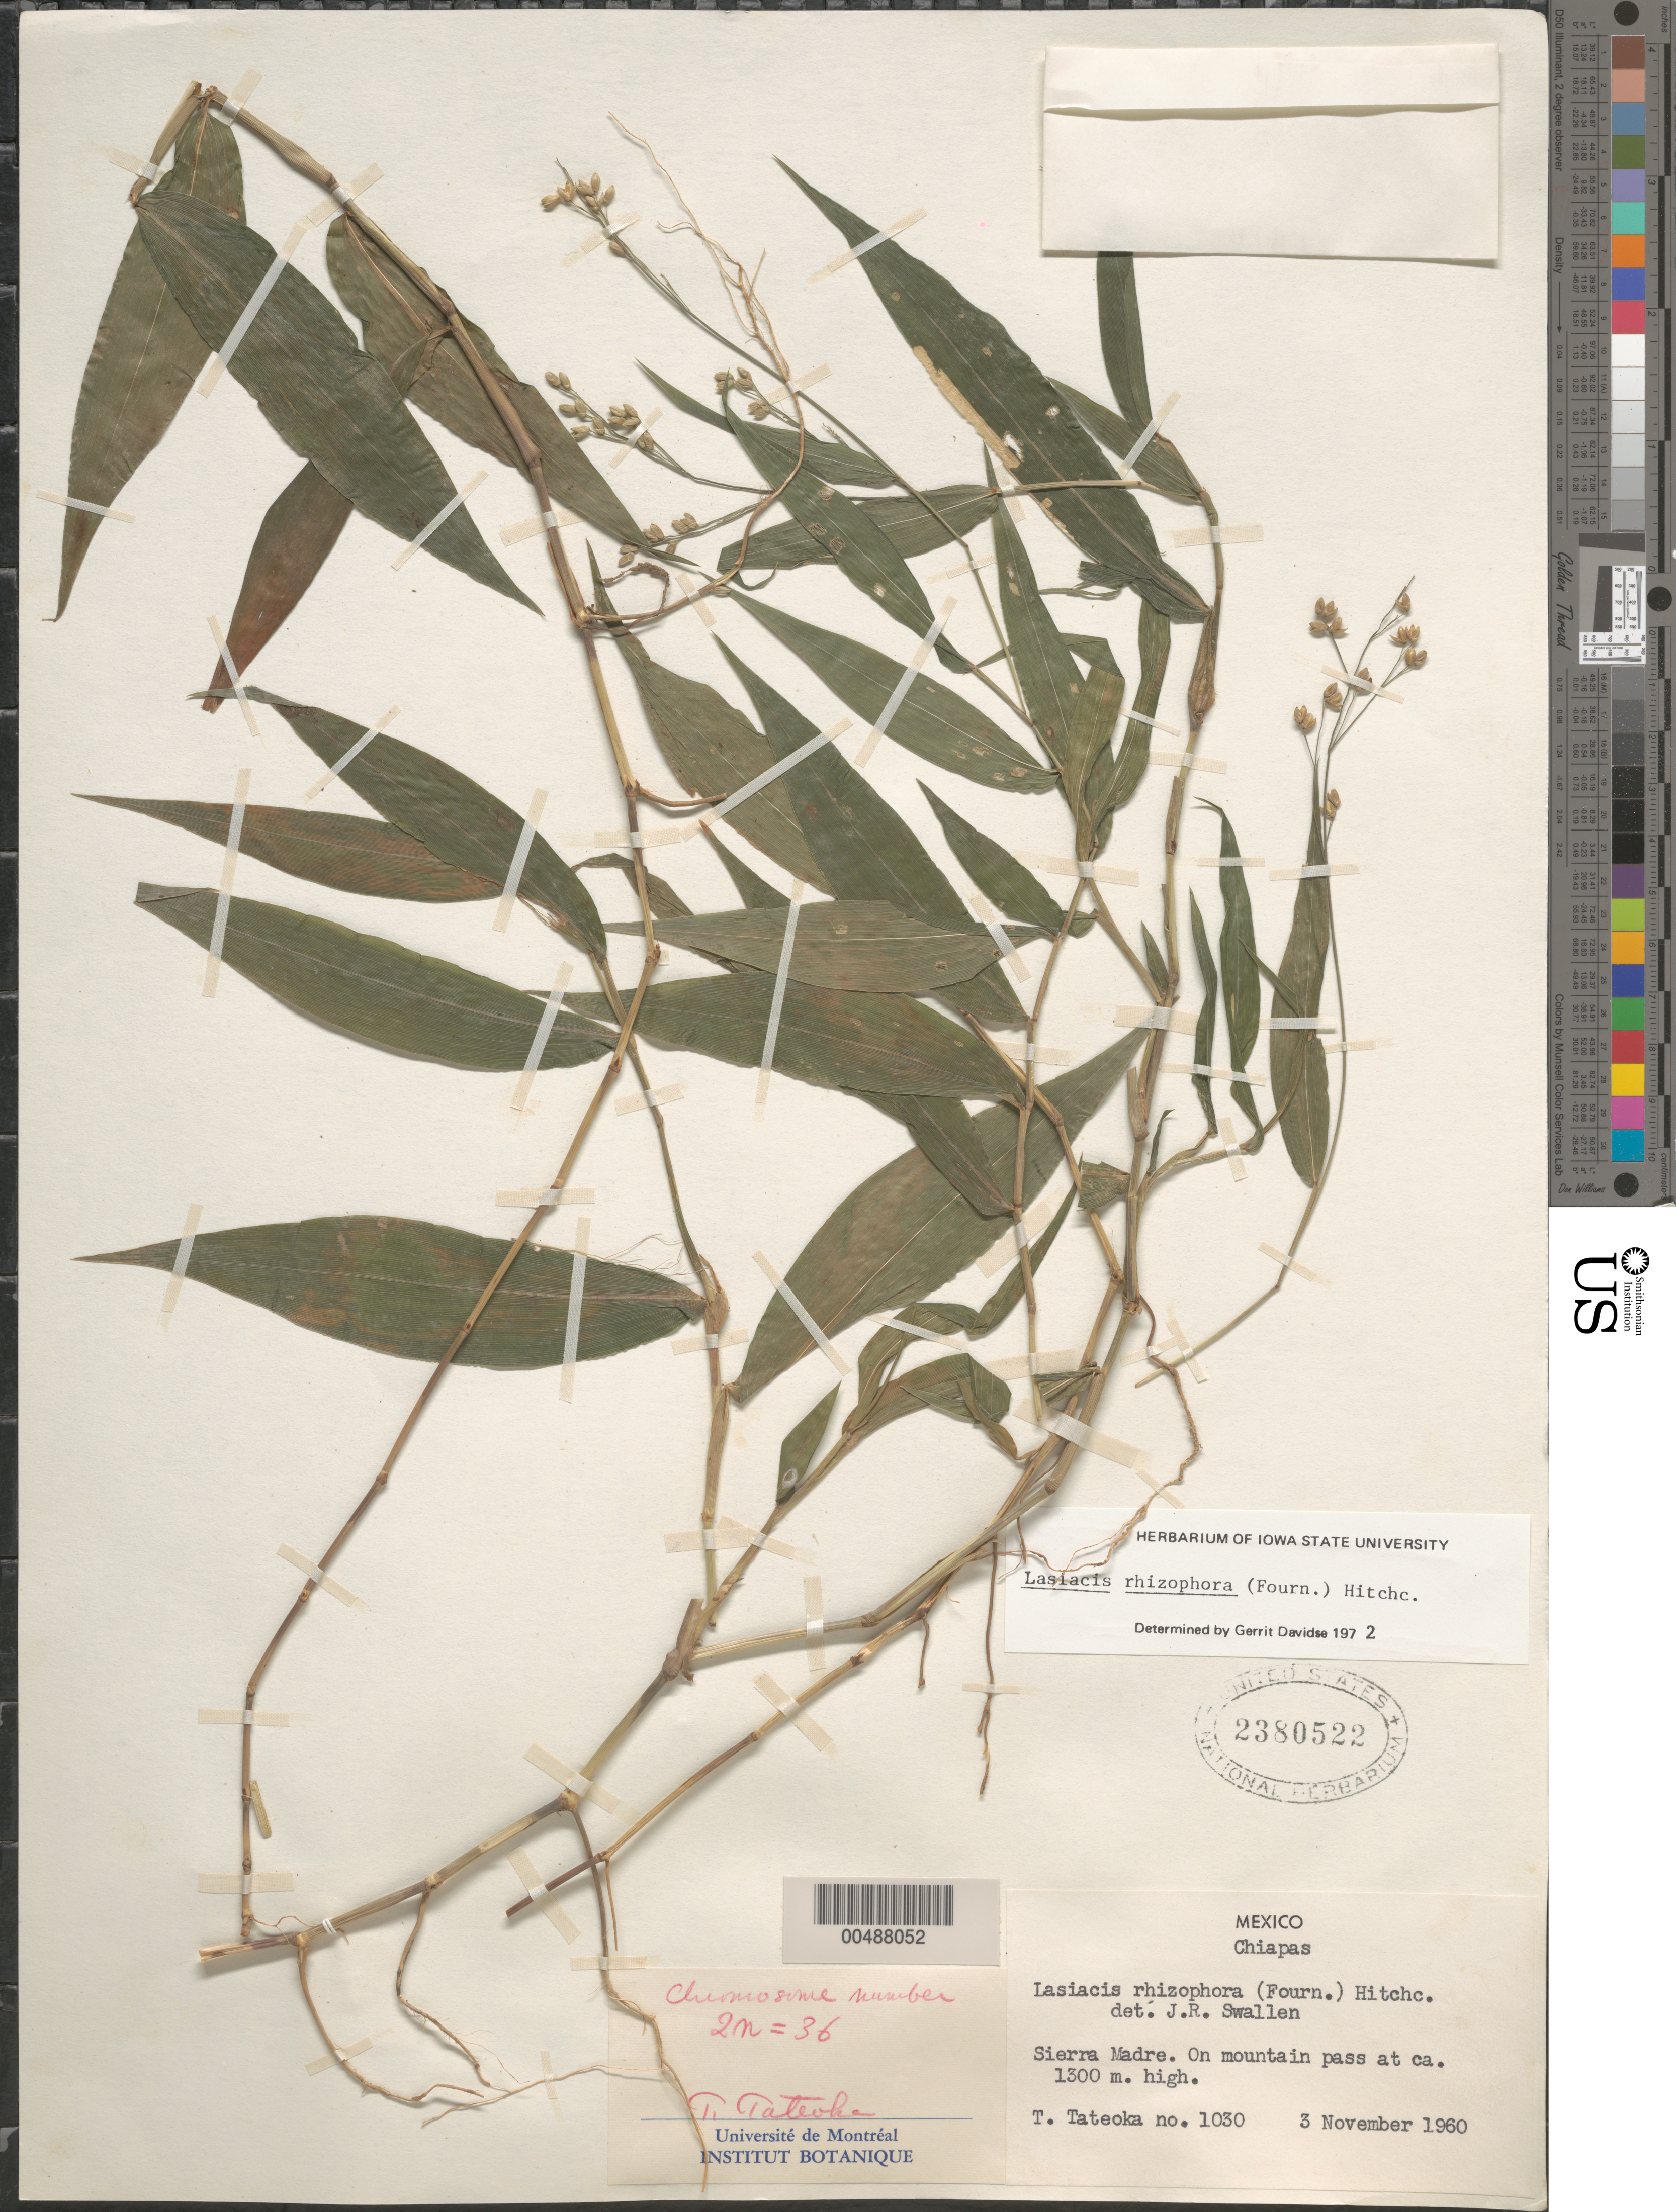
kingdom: Plantae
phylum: Tracheophyta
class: Liliopsida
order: Poales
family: Poaceae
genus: Lasiacis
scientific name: Lasiacis rhizophora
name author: (E. Fourn.) Hitchc.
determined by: Davidse, Gerrit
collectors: T. Tateoka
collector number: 1030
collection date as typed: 3 Nov 1960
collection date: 1960-11-03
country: Mexico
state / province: Chiapas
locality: Sierra Madre, on mtn pass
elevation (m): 1300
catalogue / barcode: US 2380522